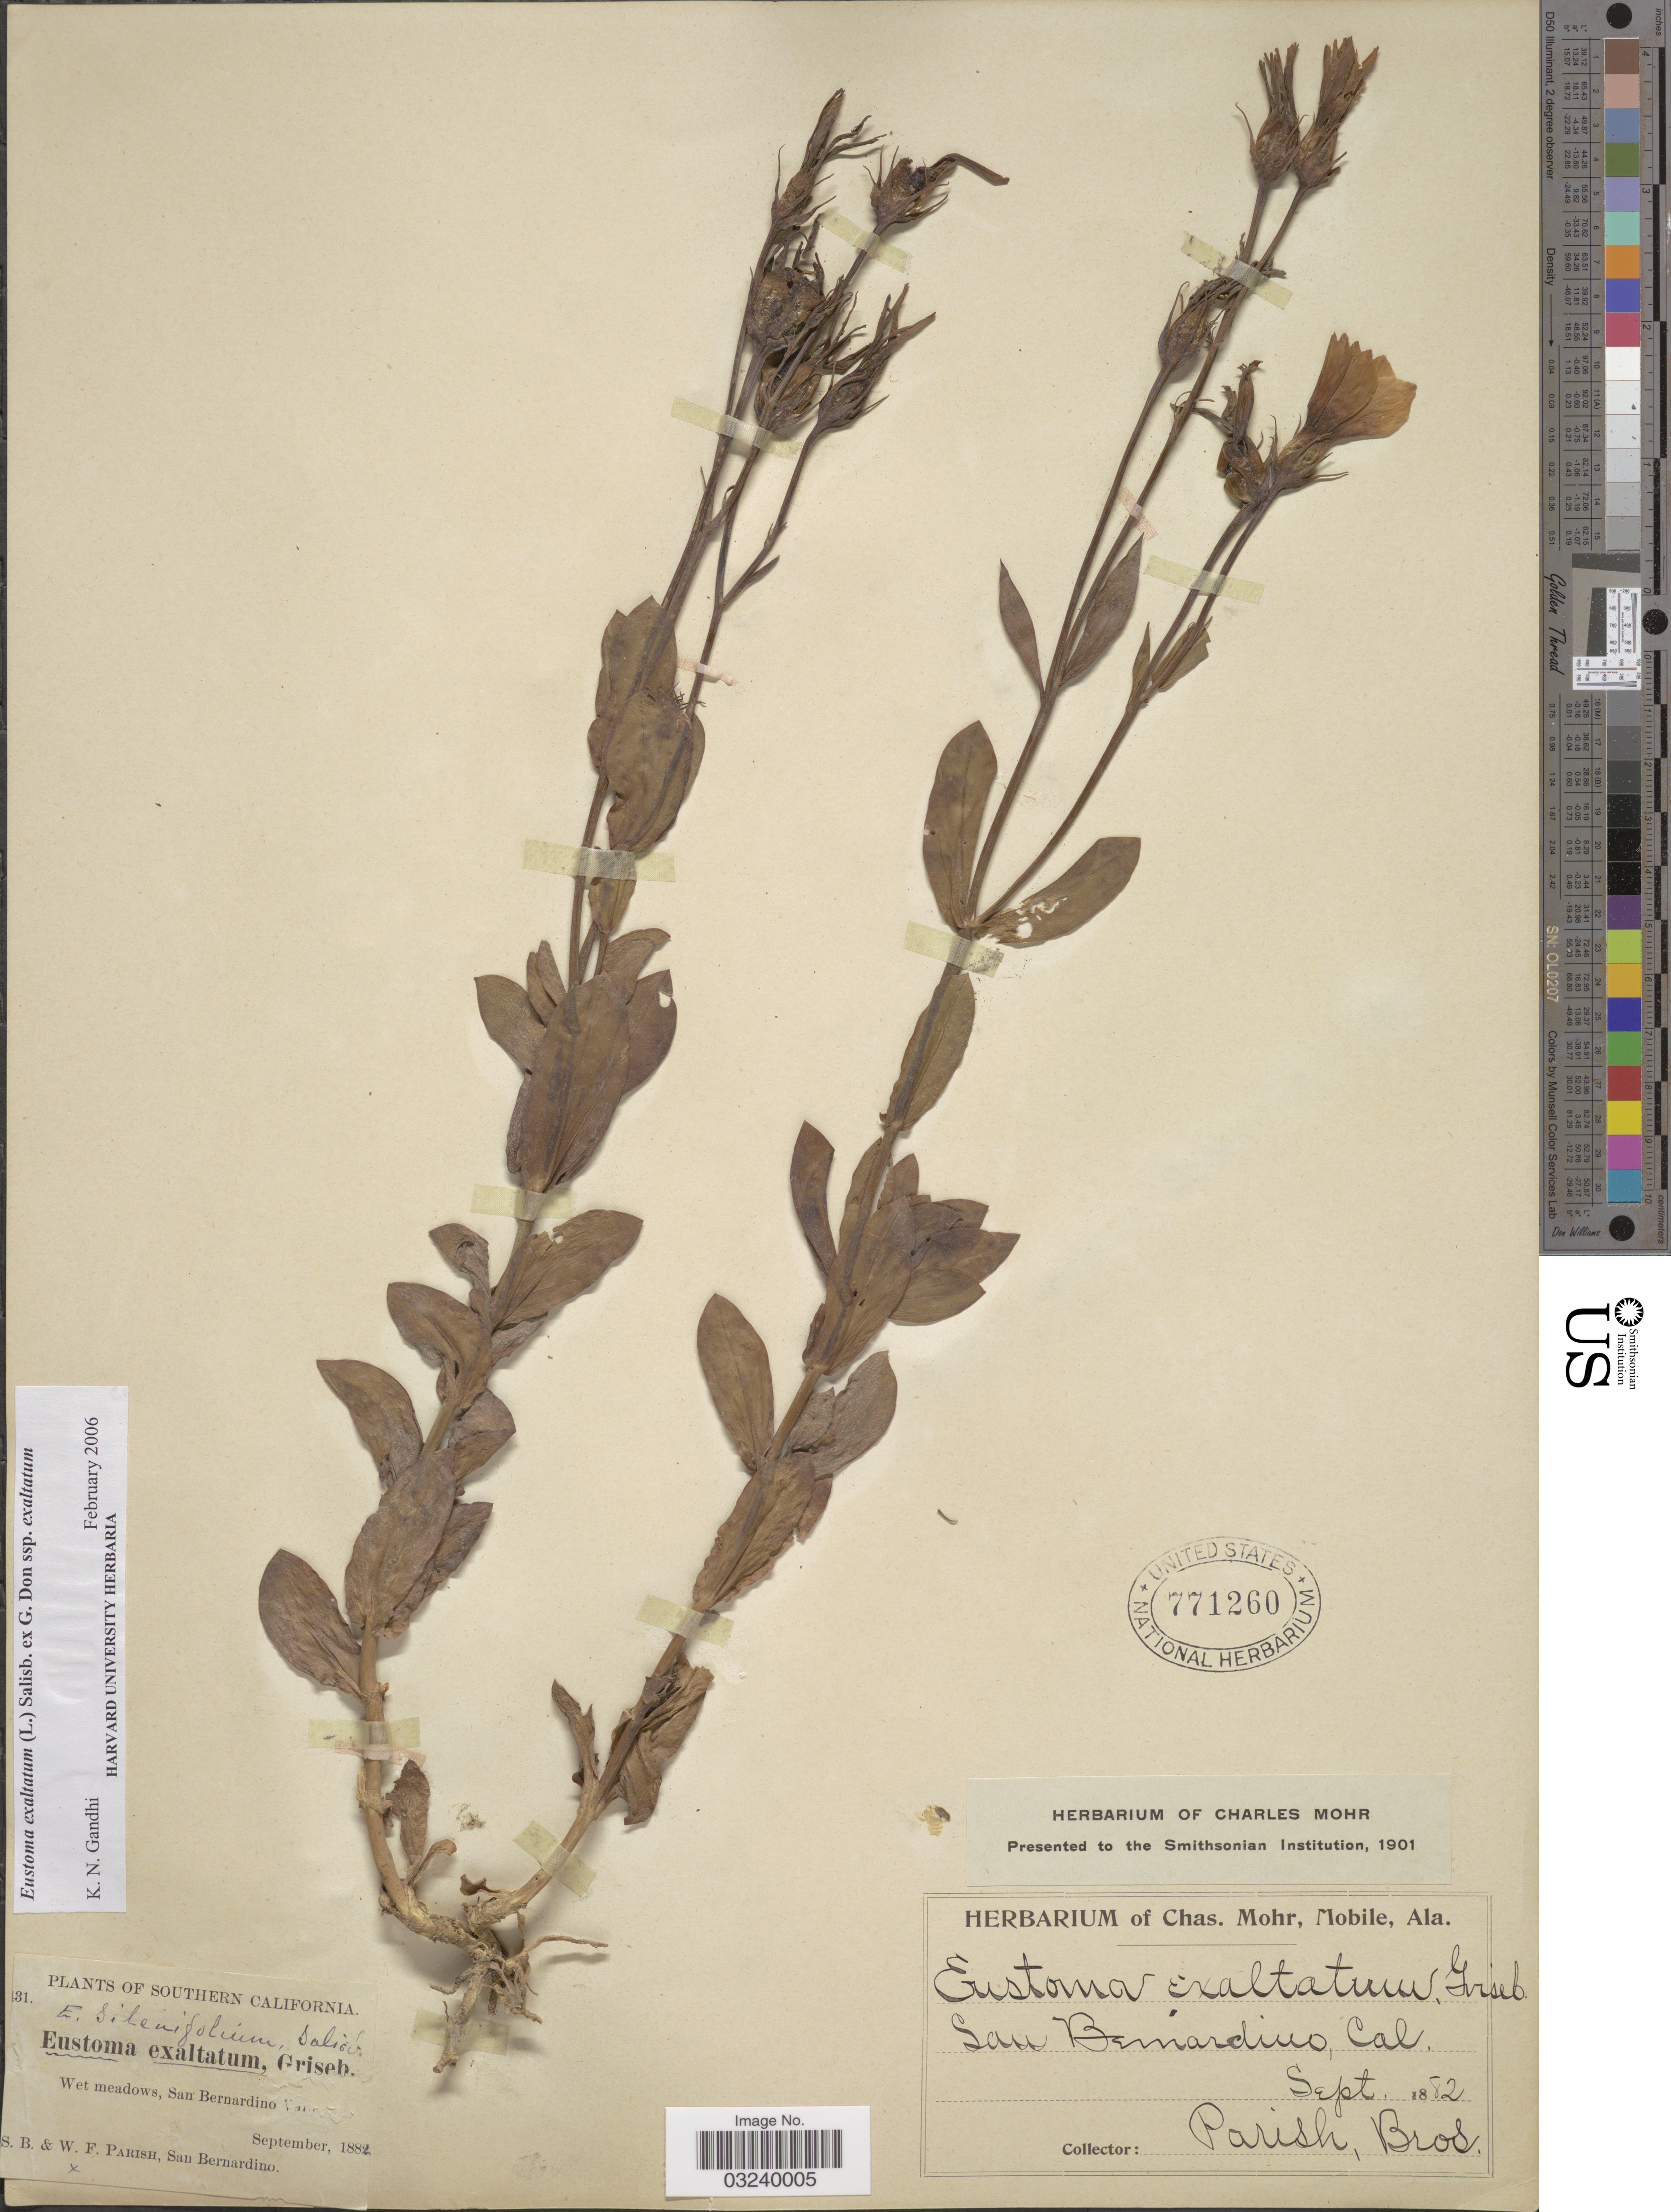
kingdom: Plantae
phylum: Tracheophyta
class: Magnoliopsida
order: Gentianales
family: Gentianaceae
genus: Eustoma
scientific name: Eustoma exaltatum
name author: (L.) Salisb. ex Don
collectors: S. B. Parish & W. F. Parish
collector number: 31*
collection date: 1882-09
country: United States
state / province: California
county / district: San Bernardino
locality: San Bernardino, Southern California.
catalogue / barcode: US 771260